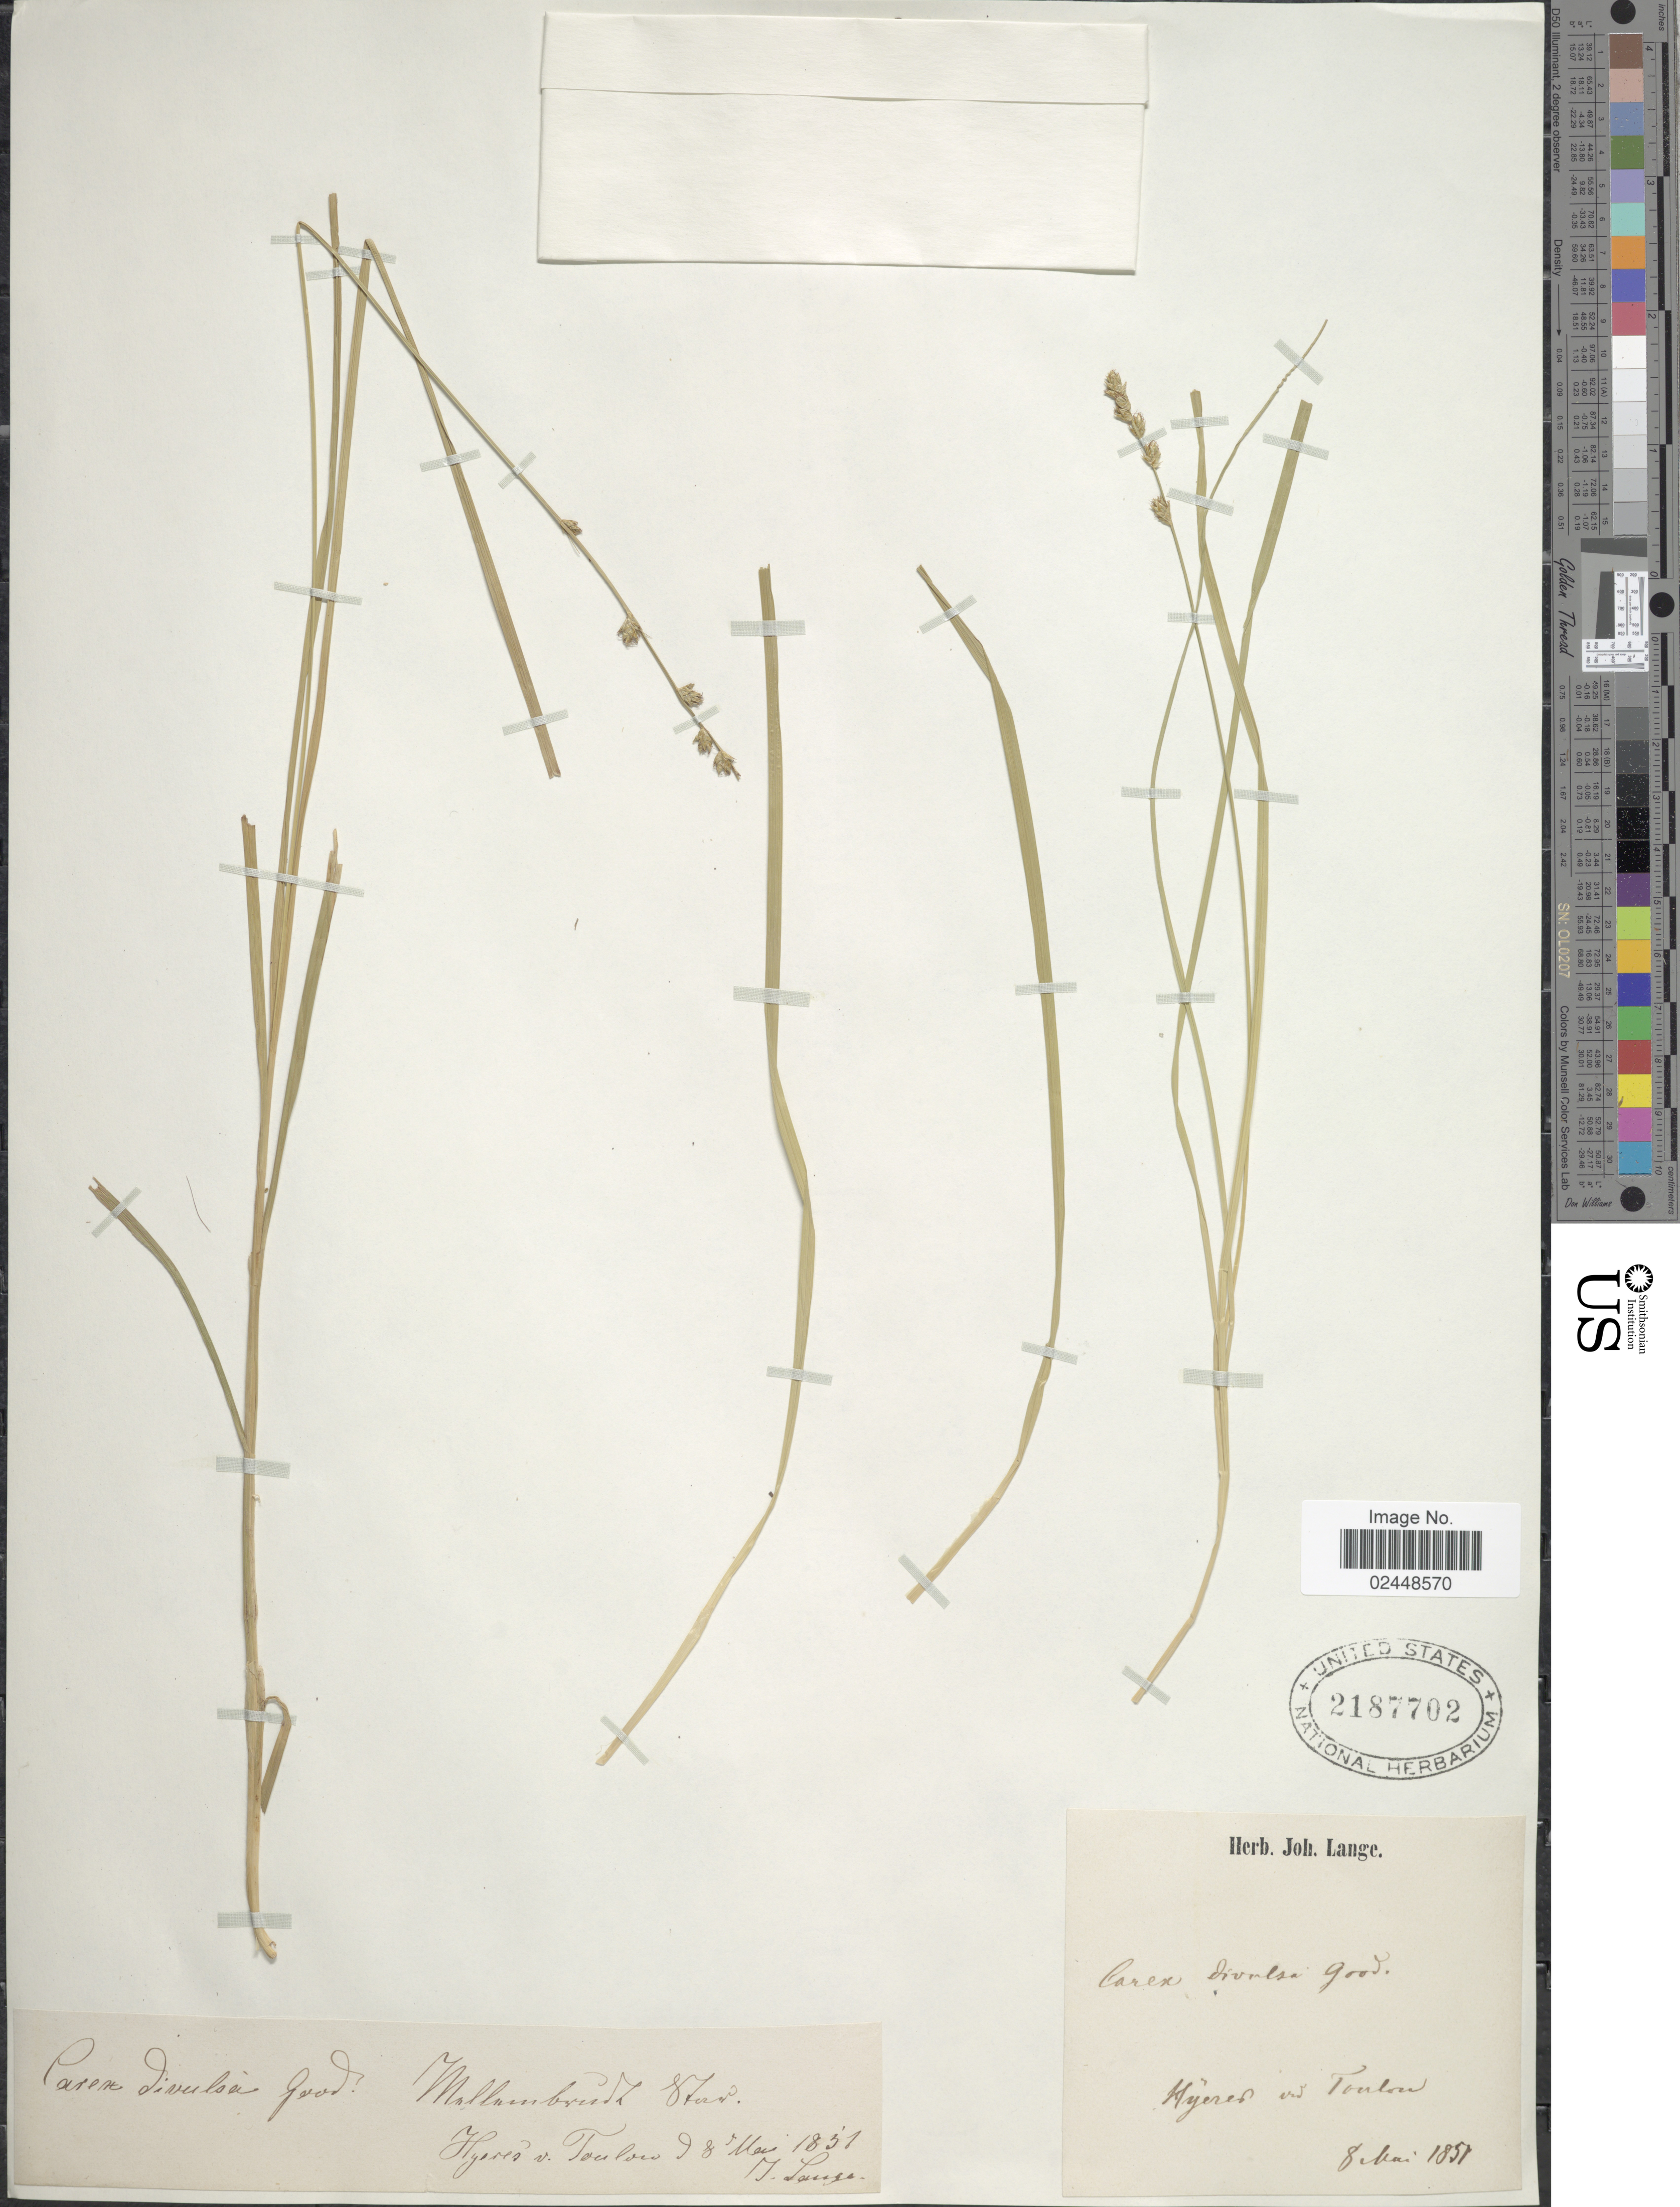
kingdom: Plantae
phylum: Tracheophyta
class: Liliopsida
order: Poales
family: Cyperaceae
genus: Carex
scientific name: Carex divulsa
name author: Stokes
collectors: J. M. C. Lange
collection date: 1851-05-08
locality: Hyeres v. Toulow. [interpreted]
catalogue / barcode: US 2187702